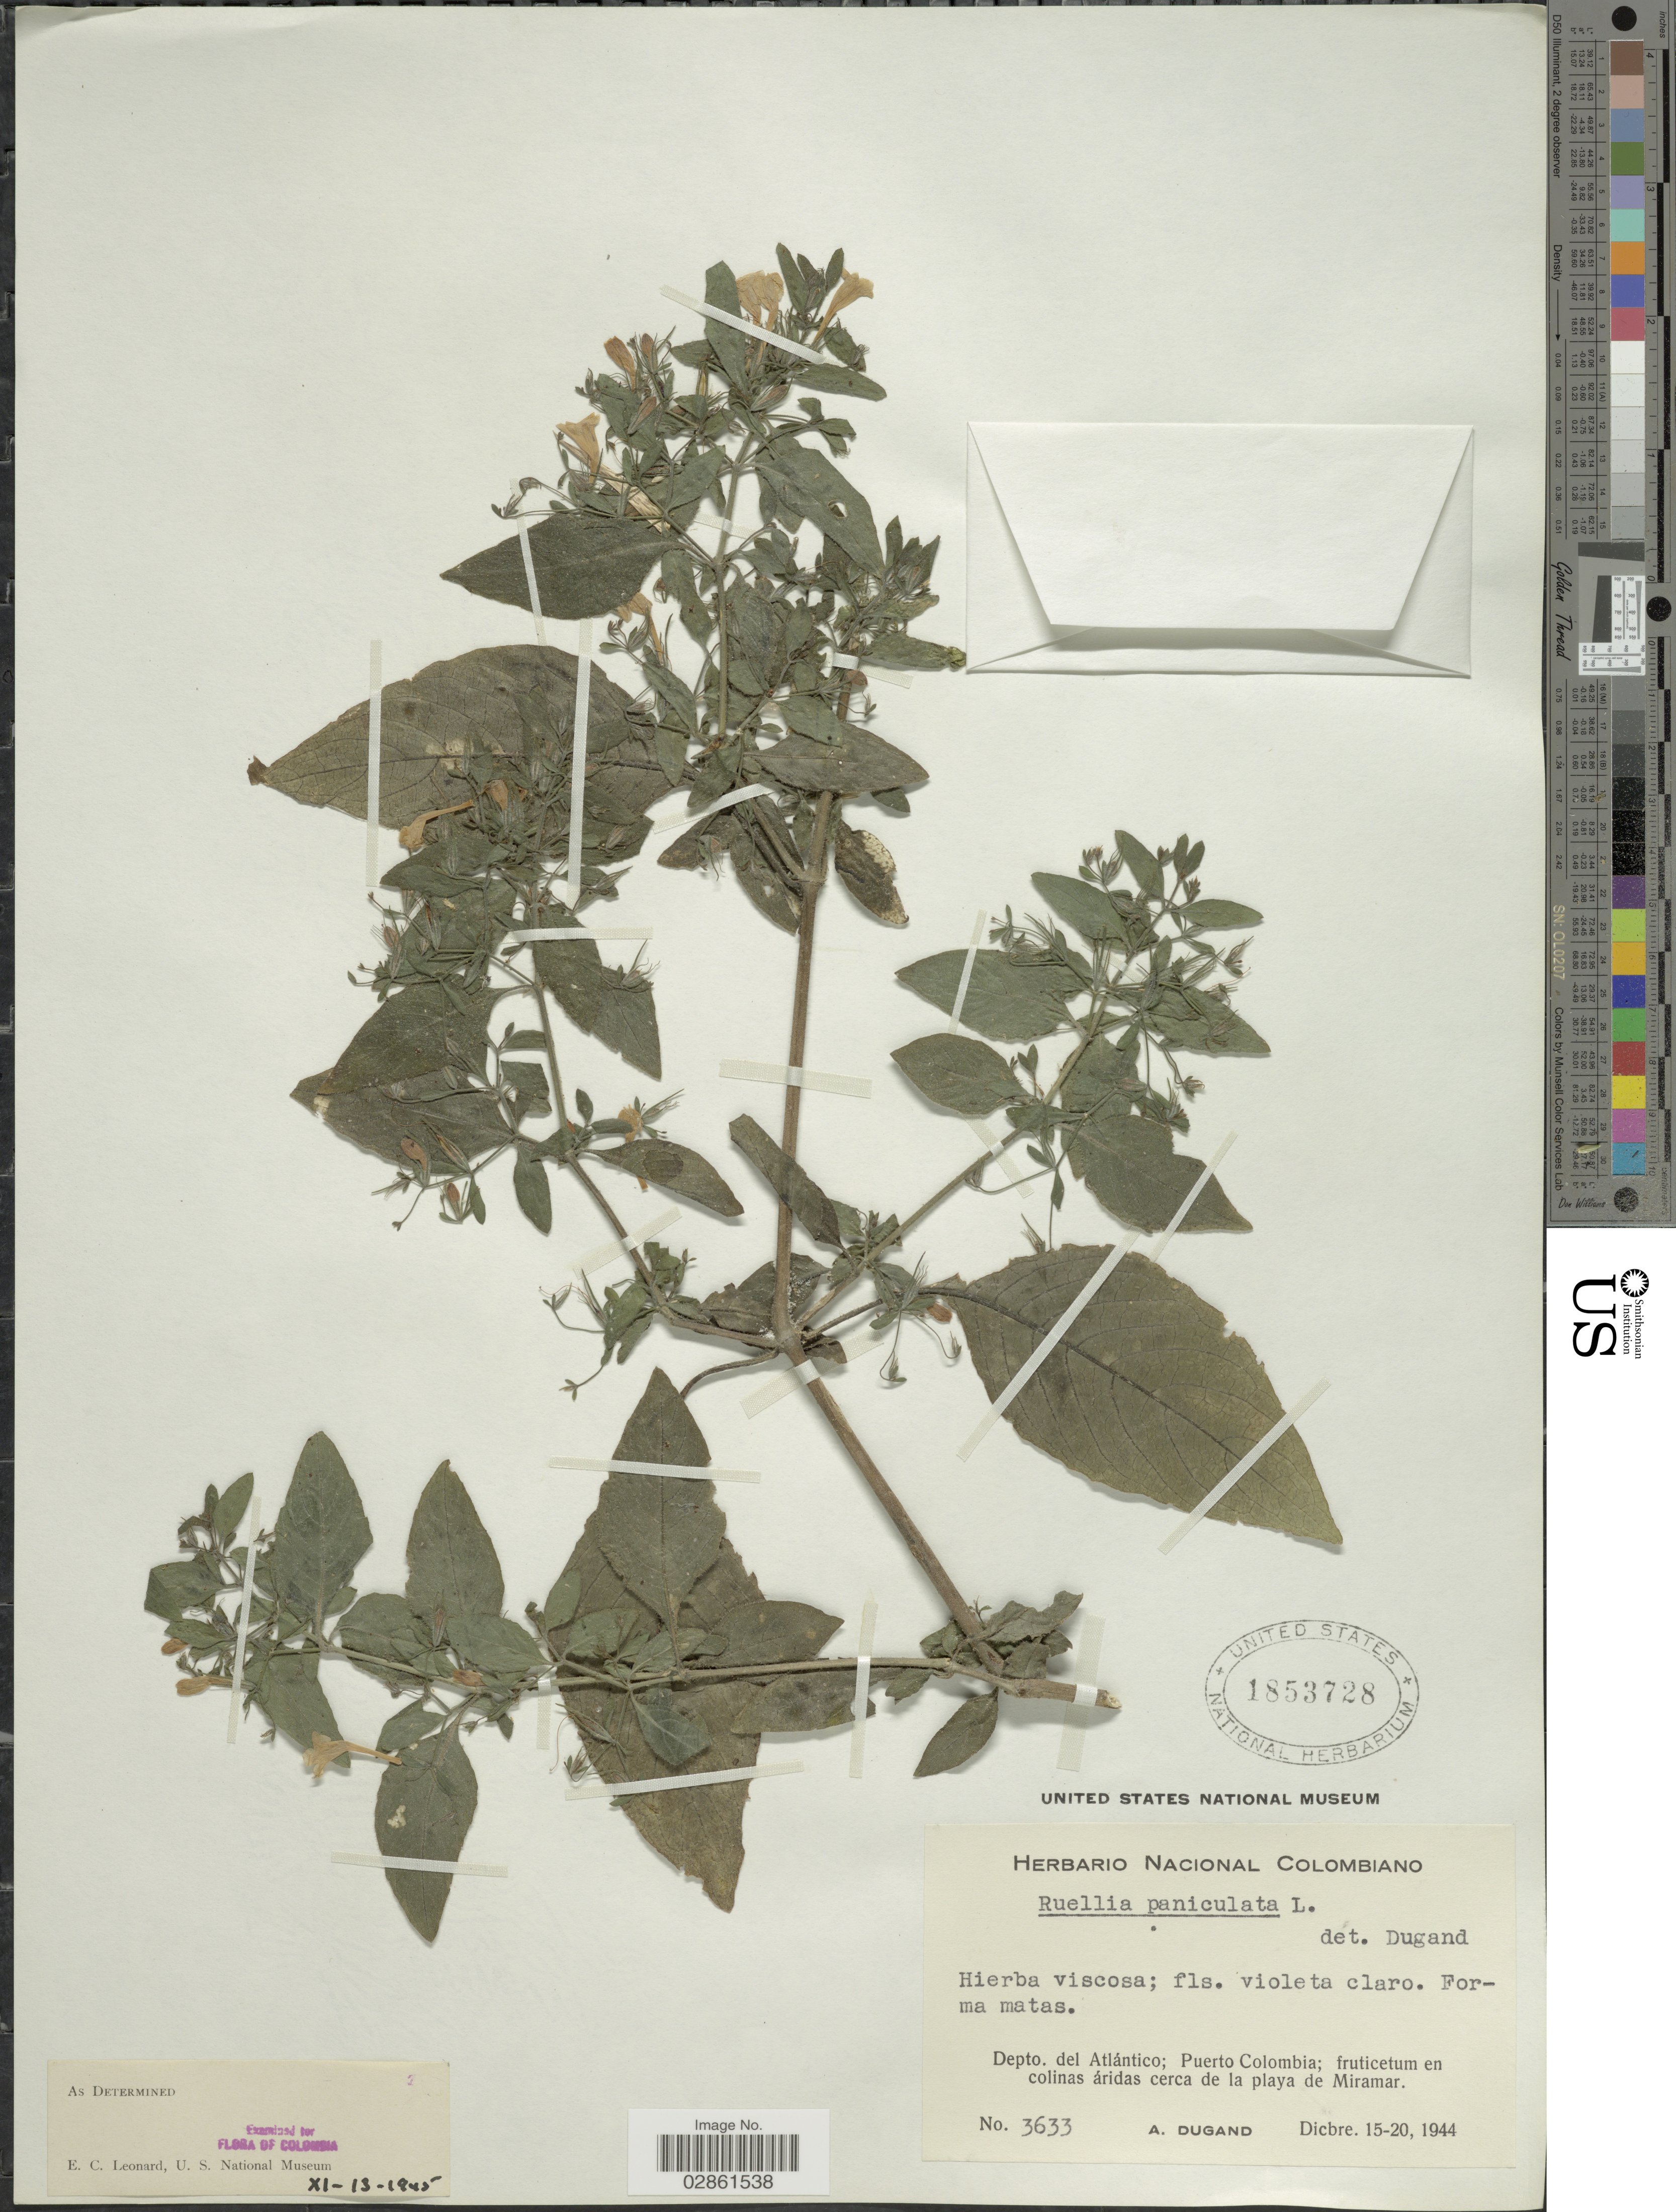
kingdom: Plantae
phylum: Tracheophyta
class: Magnoliopsida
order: Lamiales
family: Acanthaceae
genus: Ruellia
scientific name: Ruellia paniculata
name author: L.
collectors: A. Dugand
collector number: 3633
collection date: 1944-12-15/1944-12-20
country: Colombia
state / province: Atlántico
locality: Depto. del Atlántico; Puerto Colombia; fruticetum en colinas áridas cerca de la playa de Miramar.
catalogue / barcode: US 1853728